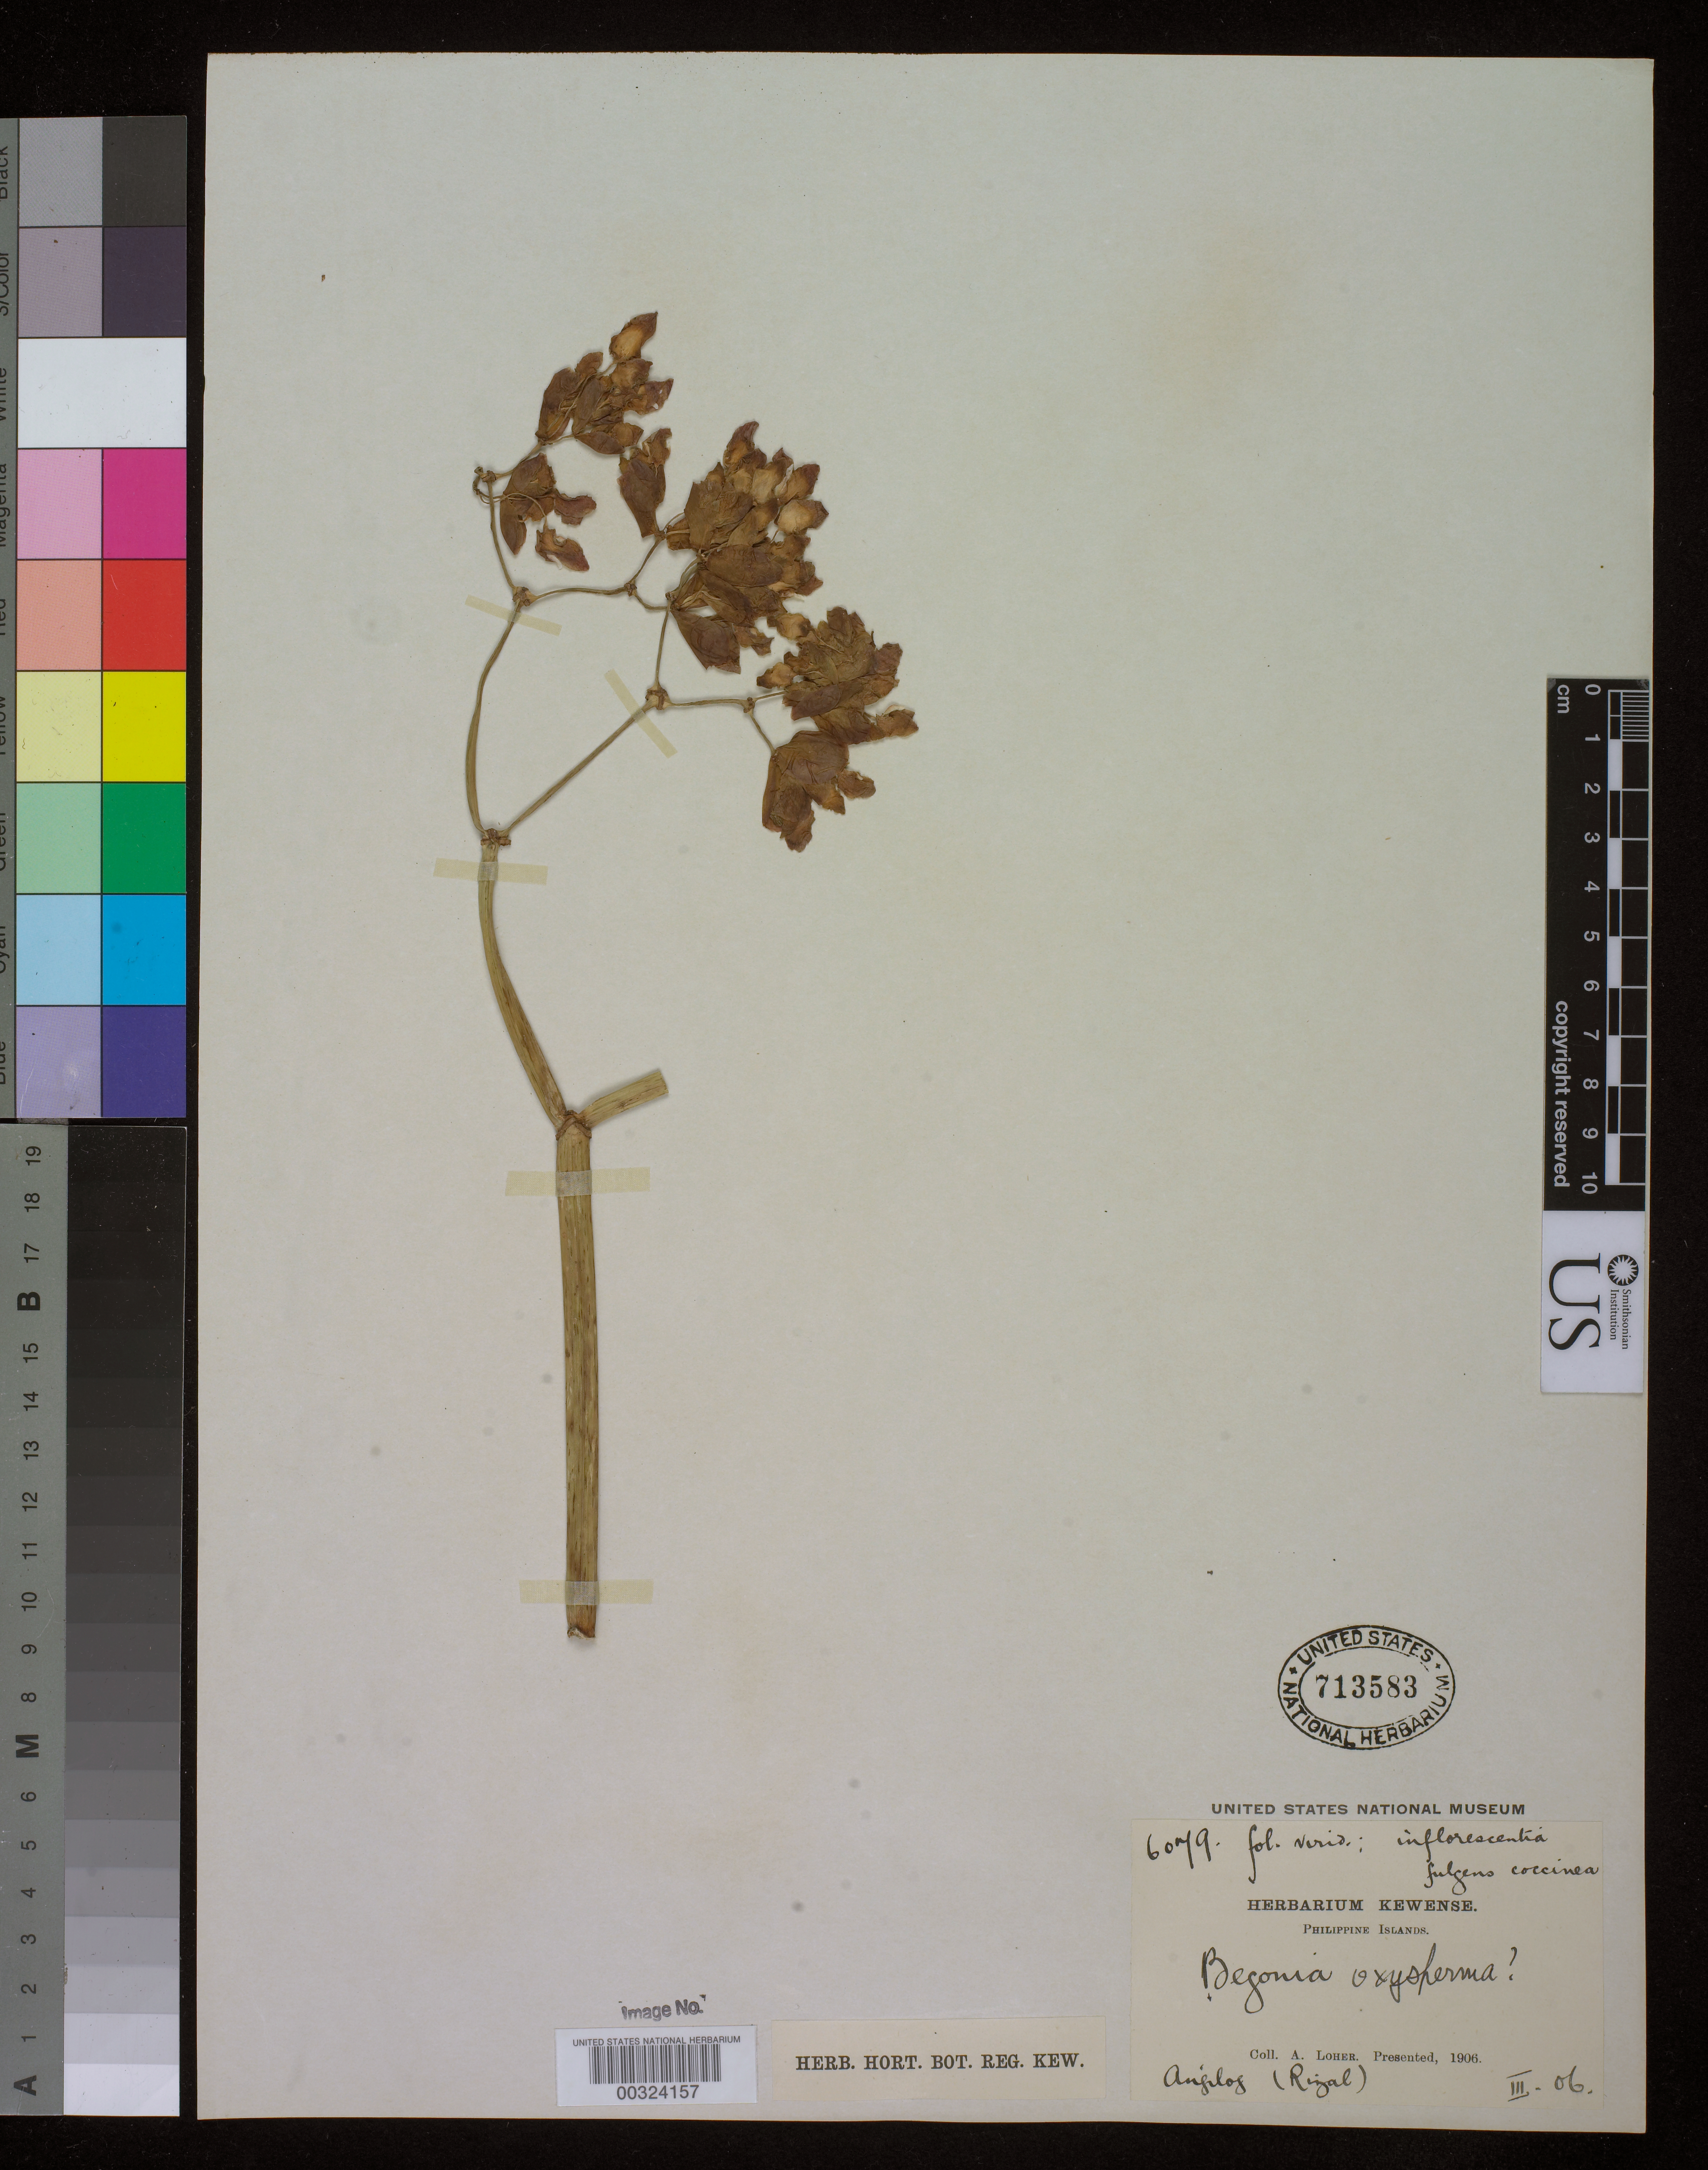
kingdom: Plantae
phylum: Tracheophyta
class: Magnoliopsida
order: Cucurbitales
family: Begoniaceae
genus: Begonia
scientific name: Begonia oxysperma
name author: A. DC.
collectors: A. Loher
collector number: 6079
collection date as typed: Mar 1906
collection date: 1906-03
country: Philippines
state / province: Calabarzon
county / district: Rizal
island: Luzon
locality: Anjlog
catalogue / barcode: US 713583